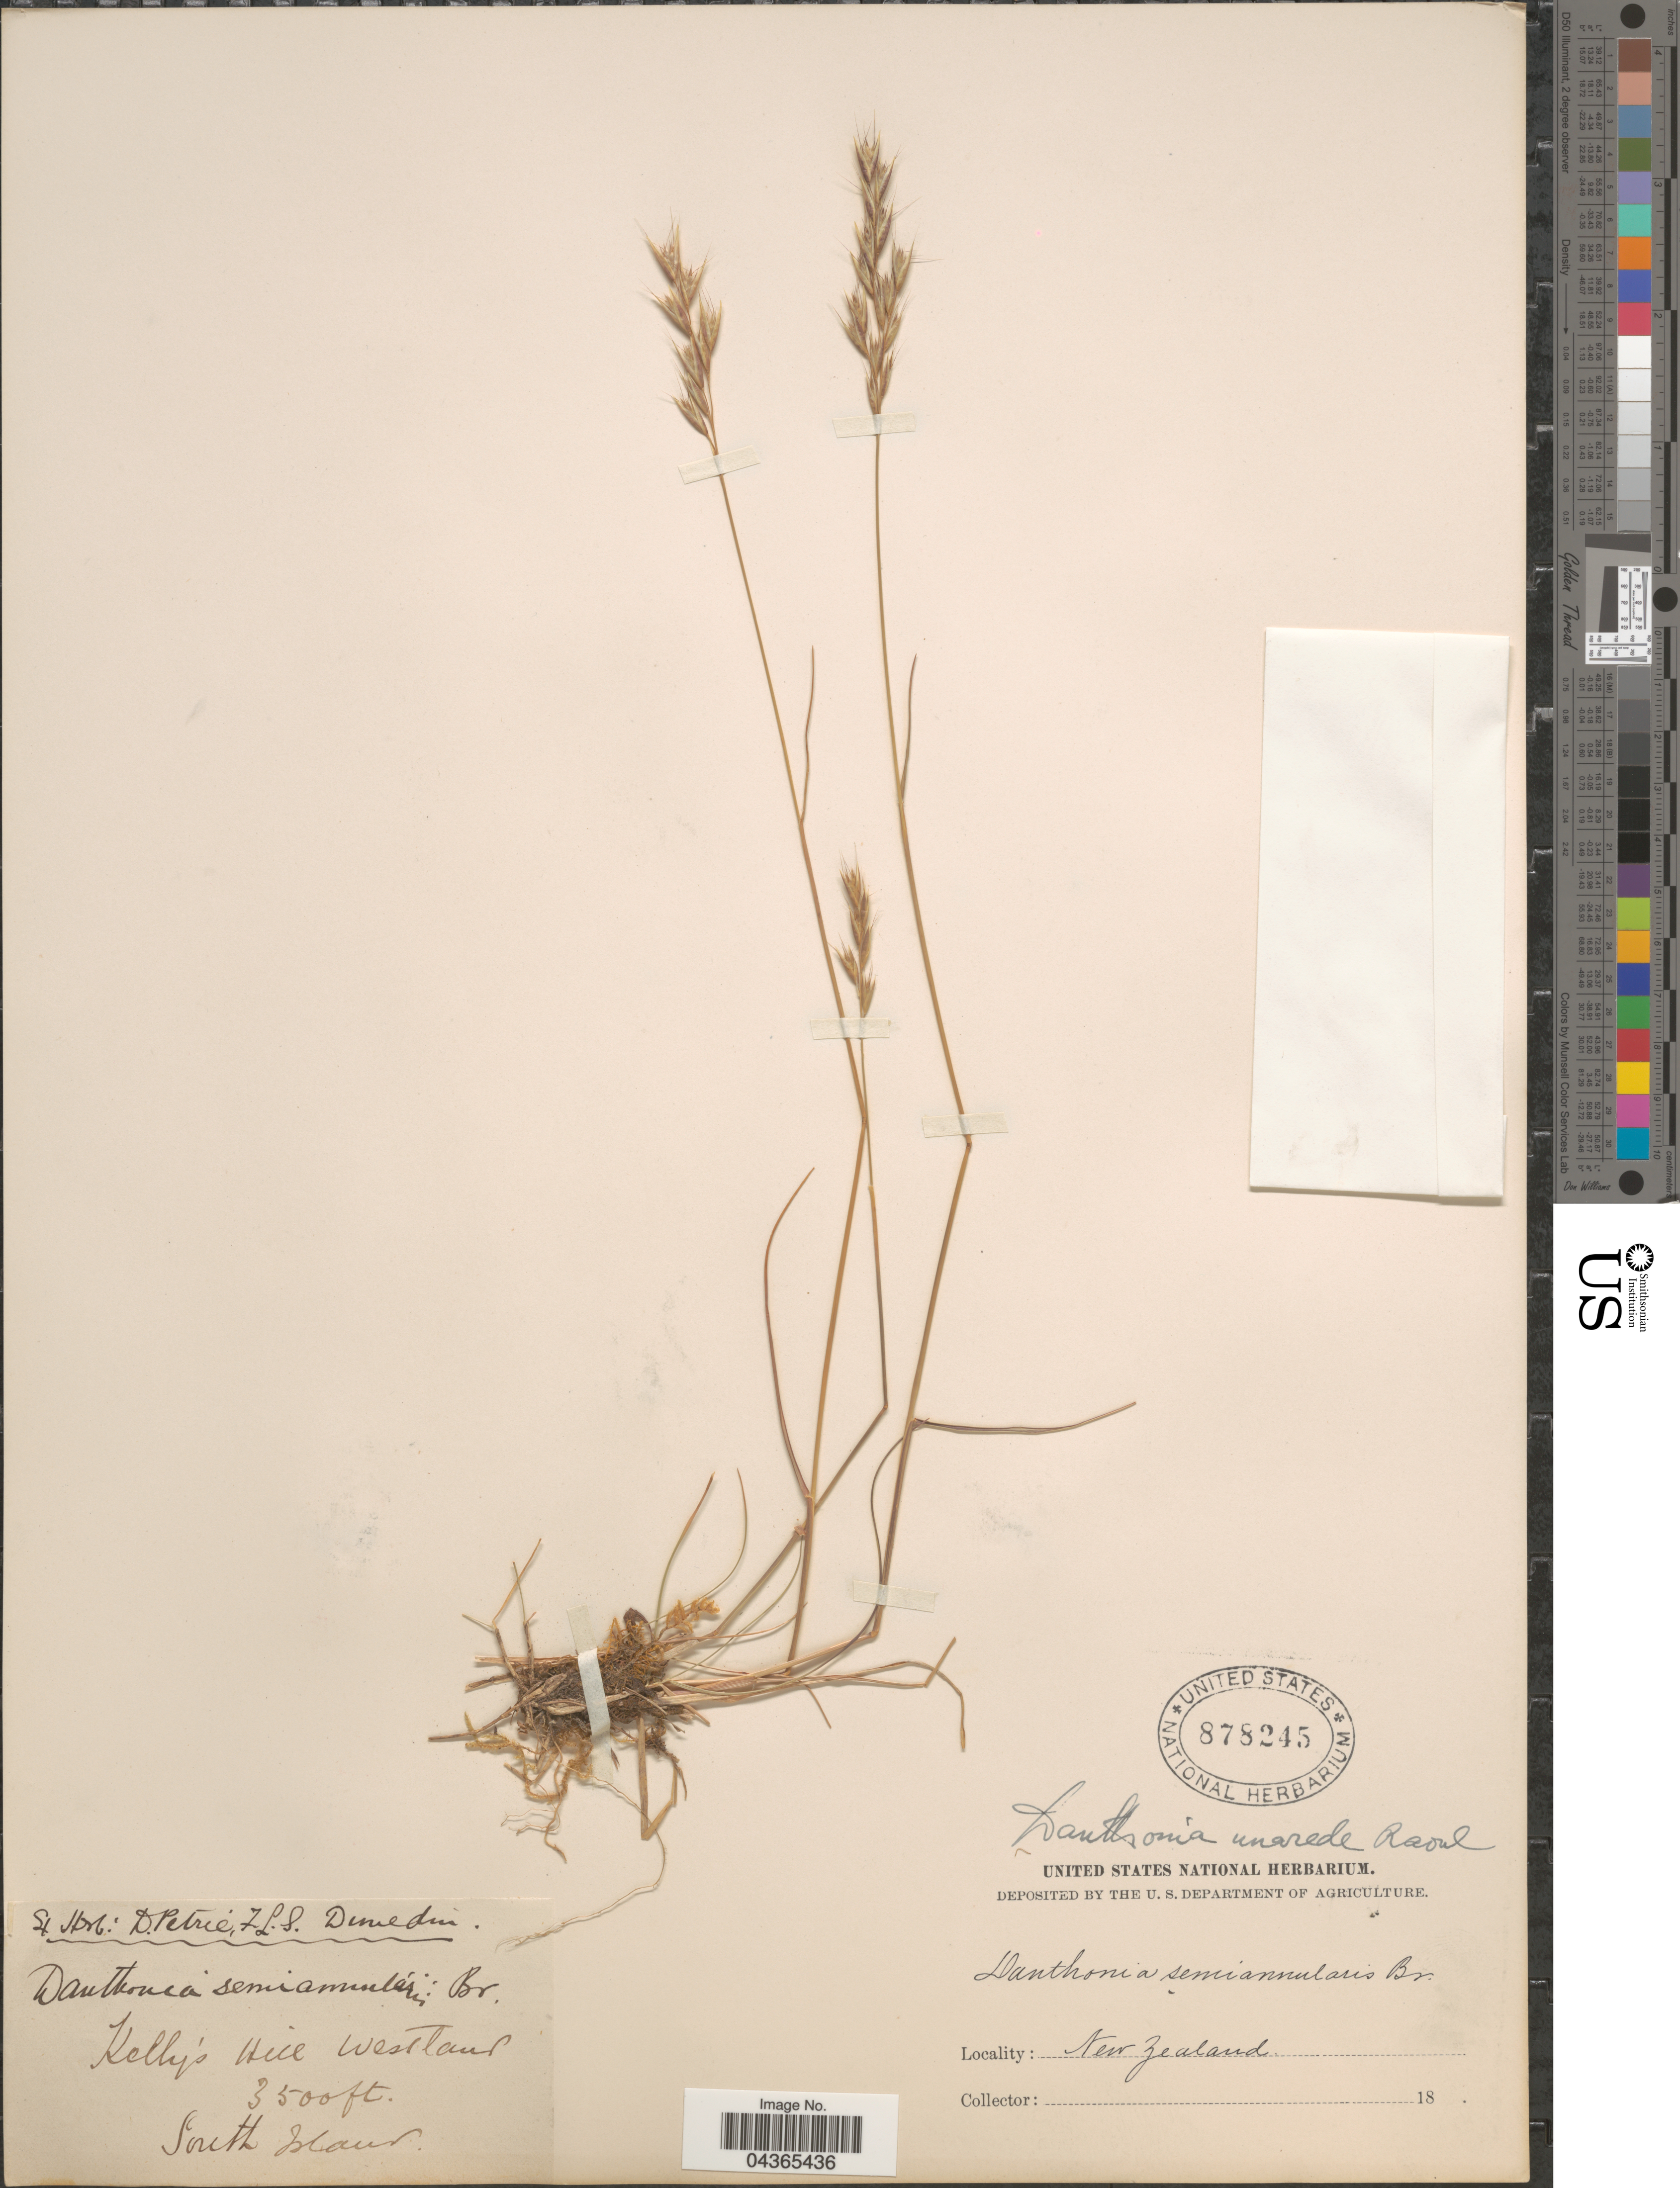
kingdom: Plantae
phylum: Tracheophyta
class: Liliopsida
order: Poales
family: Poaceae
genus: Rytidosperma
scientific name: Rytidosperma unarede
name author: (M. Raoul) Connor & Edgar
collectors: D. Petrie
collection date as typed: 18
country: New Zealand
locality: Kelly's Hill Westland. South Island.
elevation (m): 1067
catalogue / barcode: US 878245